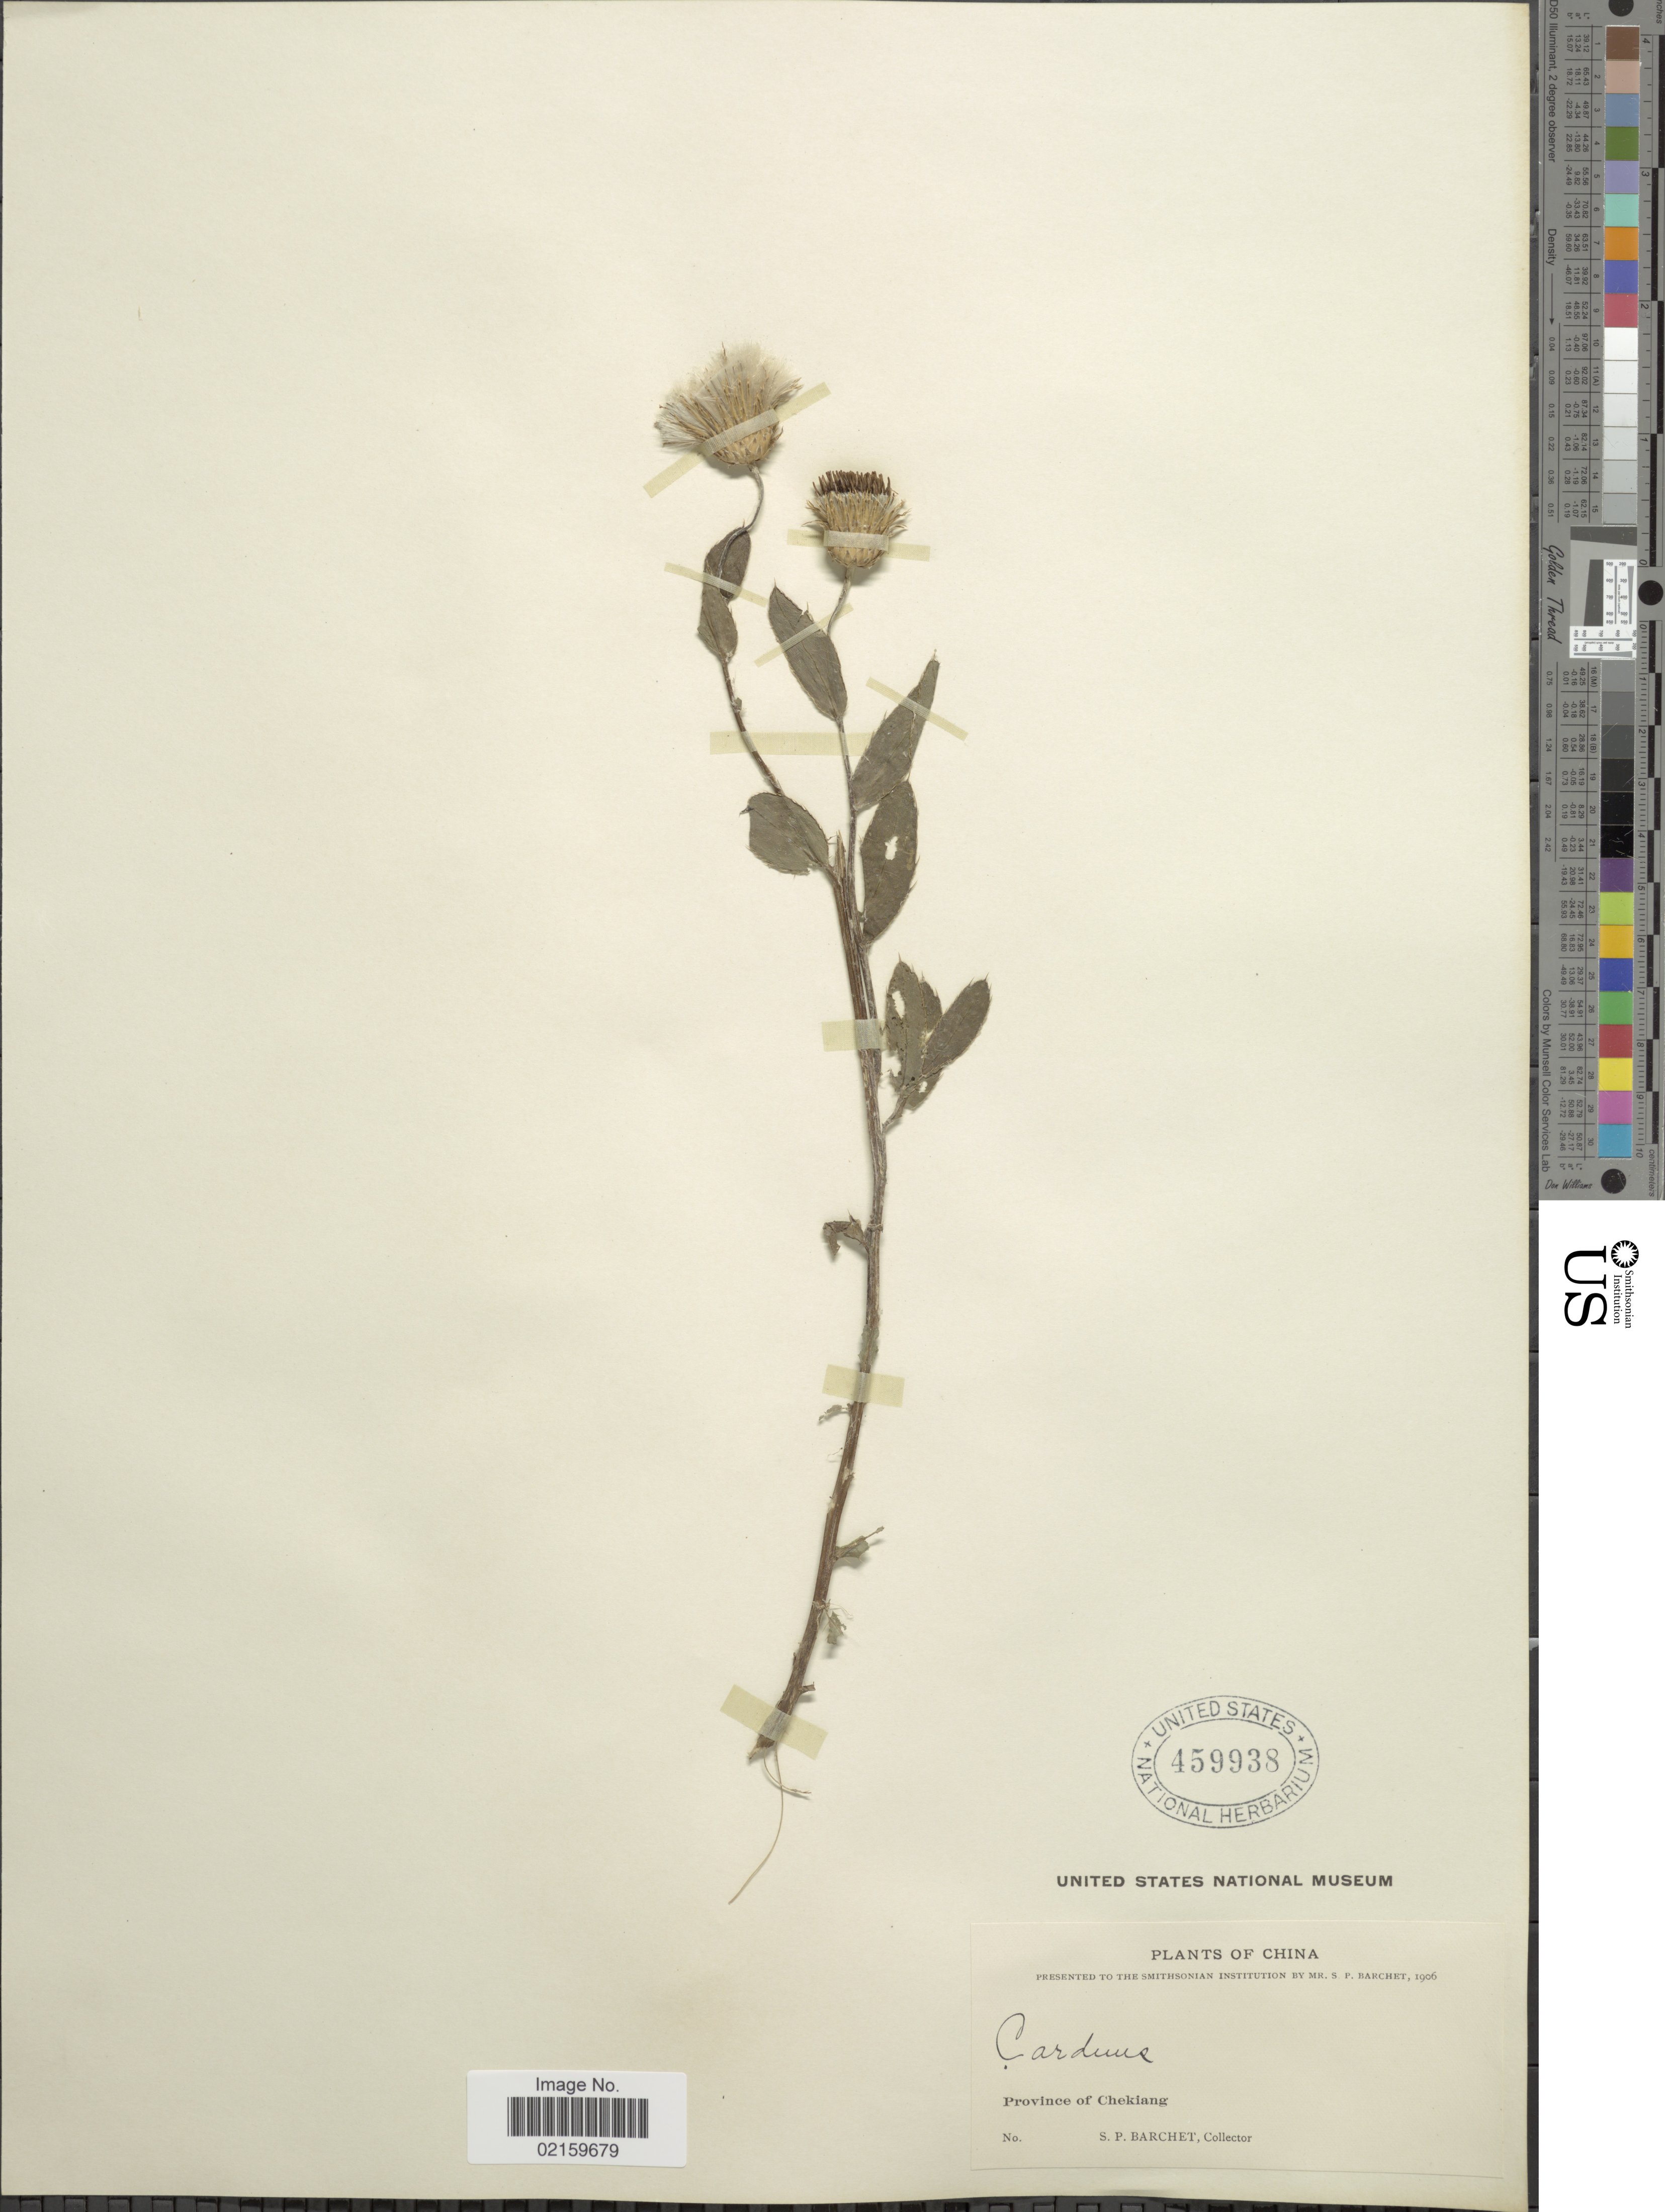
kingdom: Plantae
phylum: Tracheophyta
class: Magnoliopsida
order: Asterales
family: Asteraceae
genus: Cirsium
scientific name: Cirsium sp.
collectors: S. P. Barchet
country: China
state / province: Zhejiang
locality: Province of Chekiang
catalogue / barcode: US 459938